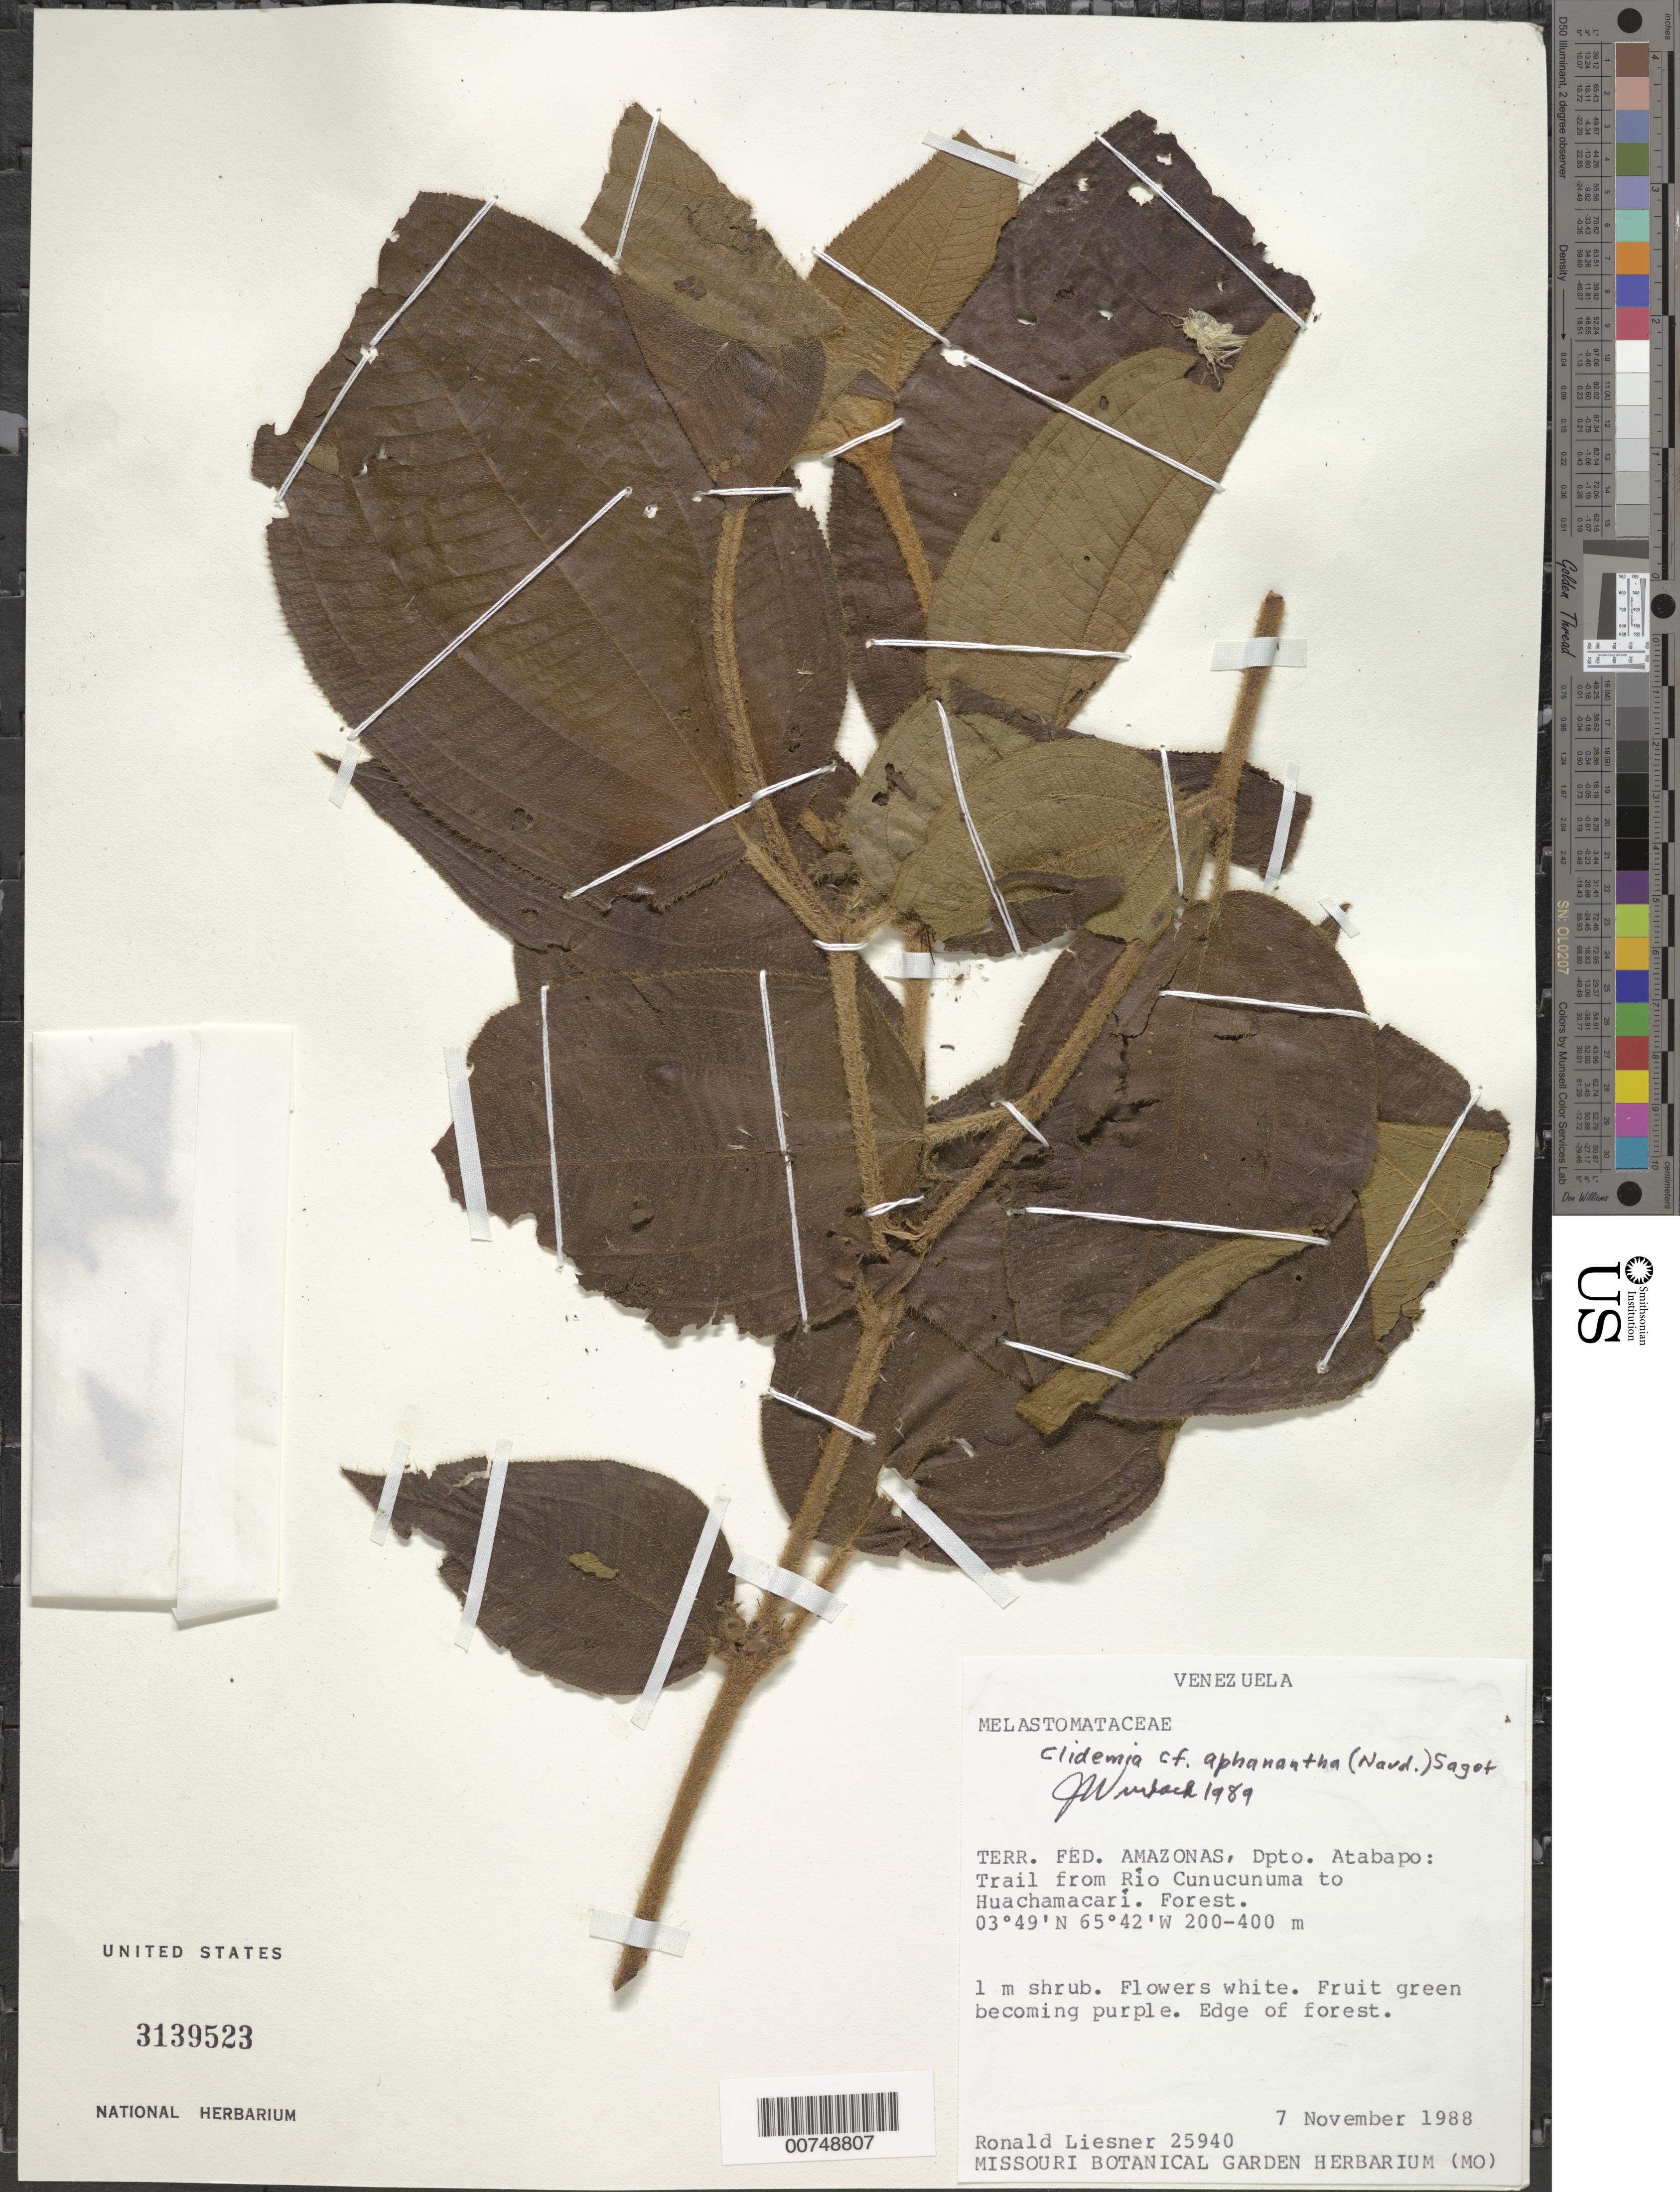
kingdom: Plantae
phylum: Tracheophyta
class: Magnoliopsida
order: Myrtales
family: Melastomataceae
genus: Clidemia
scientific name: Clidemia aphanantha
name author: (Naudin) Sagot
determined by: Wurdack, John J., (US), US (UNITED STATES)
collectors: R. L. Liesner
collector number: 25940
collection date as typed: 7-Nov-88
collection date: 1988-11-07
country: Venezuela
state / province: Amazonas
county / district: Atabapo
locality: Río Cunucunuma to Huachamacari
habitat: Edge of forest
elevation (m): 200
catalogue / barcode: US 3139523